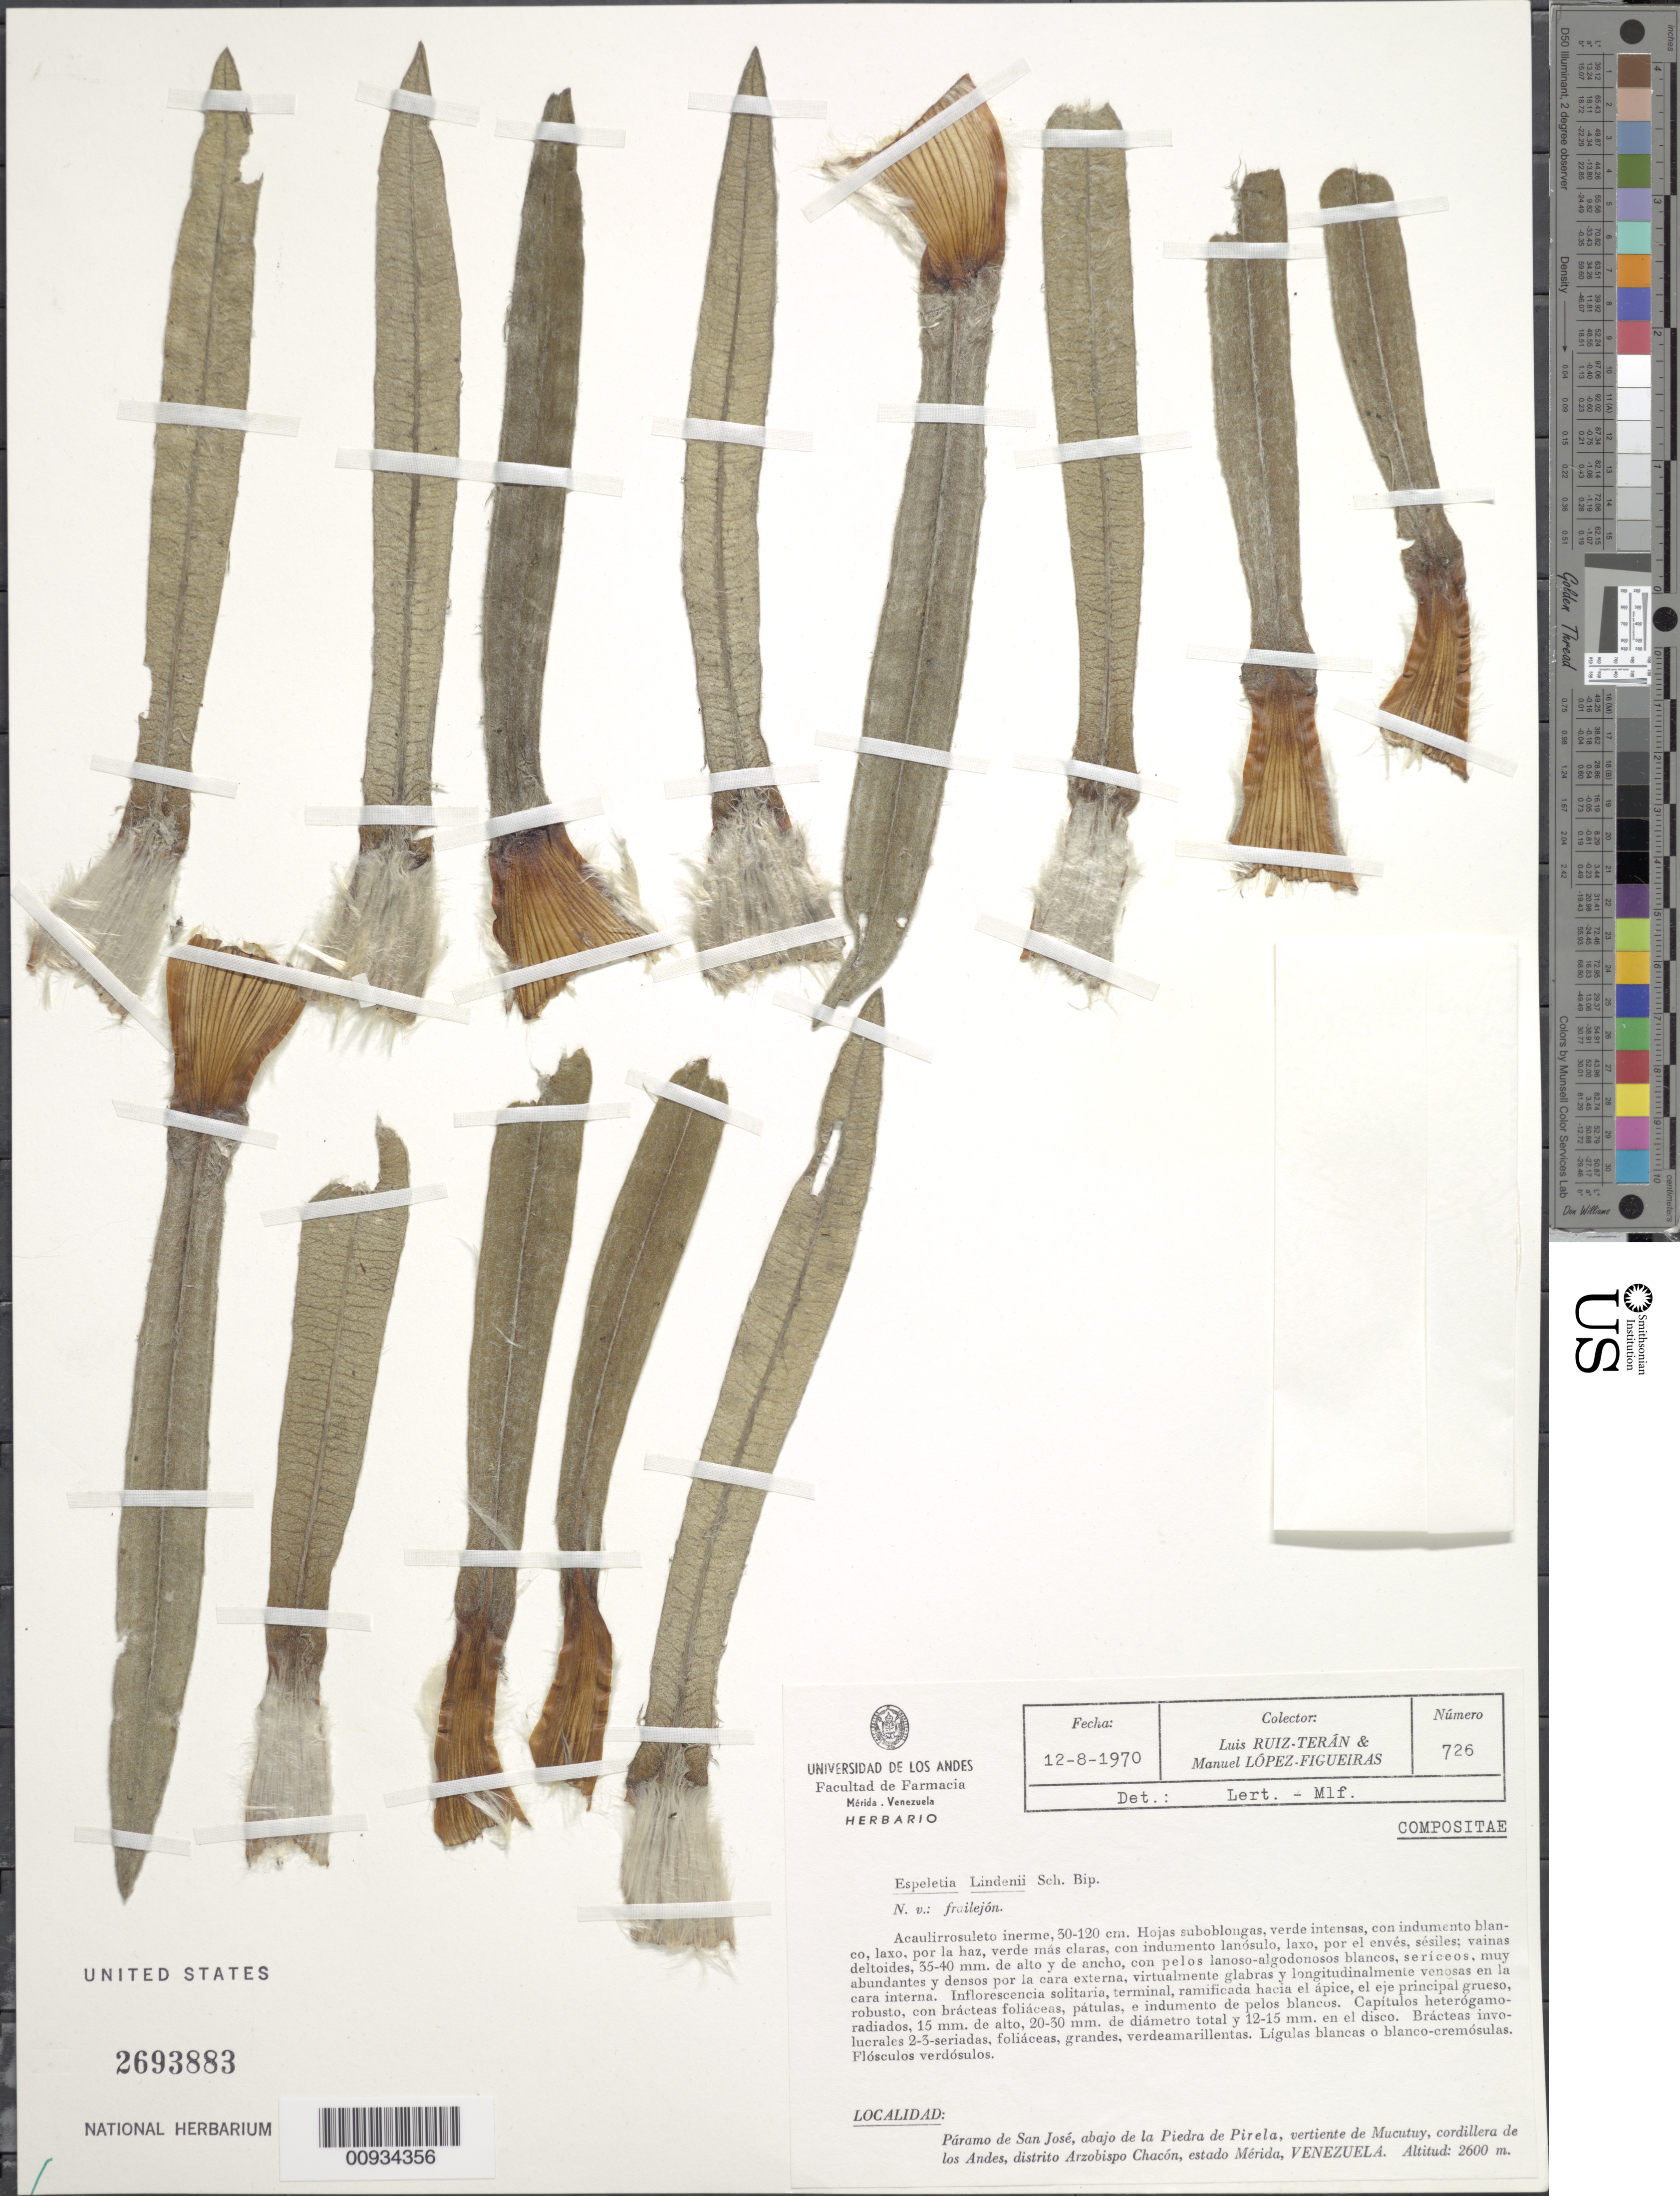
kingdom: Plantae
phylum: Tracheophyta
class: Magnoliopsida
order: Asterales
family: Asteraceae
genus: Ruilopezia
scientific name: Ruilopezia lindenii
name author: (Sch. Bip. ex Wedd.) Cuatrec.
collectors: L. Teran & M. López Figueiras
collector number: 726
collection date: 1970-08-12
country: Venezuela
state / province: Mérida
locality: Paramo de San Jose, abajo de la Piedra de Pirela, vertiente de Mucutuy, Cordillera de Los Andes, Distrito Arzobispo Chacon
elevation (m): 2600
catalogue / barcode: US 2693883